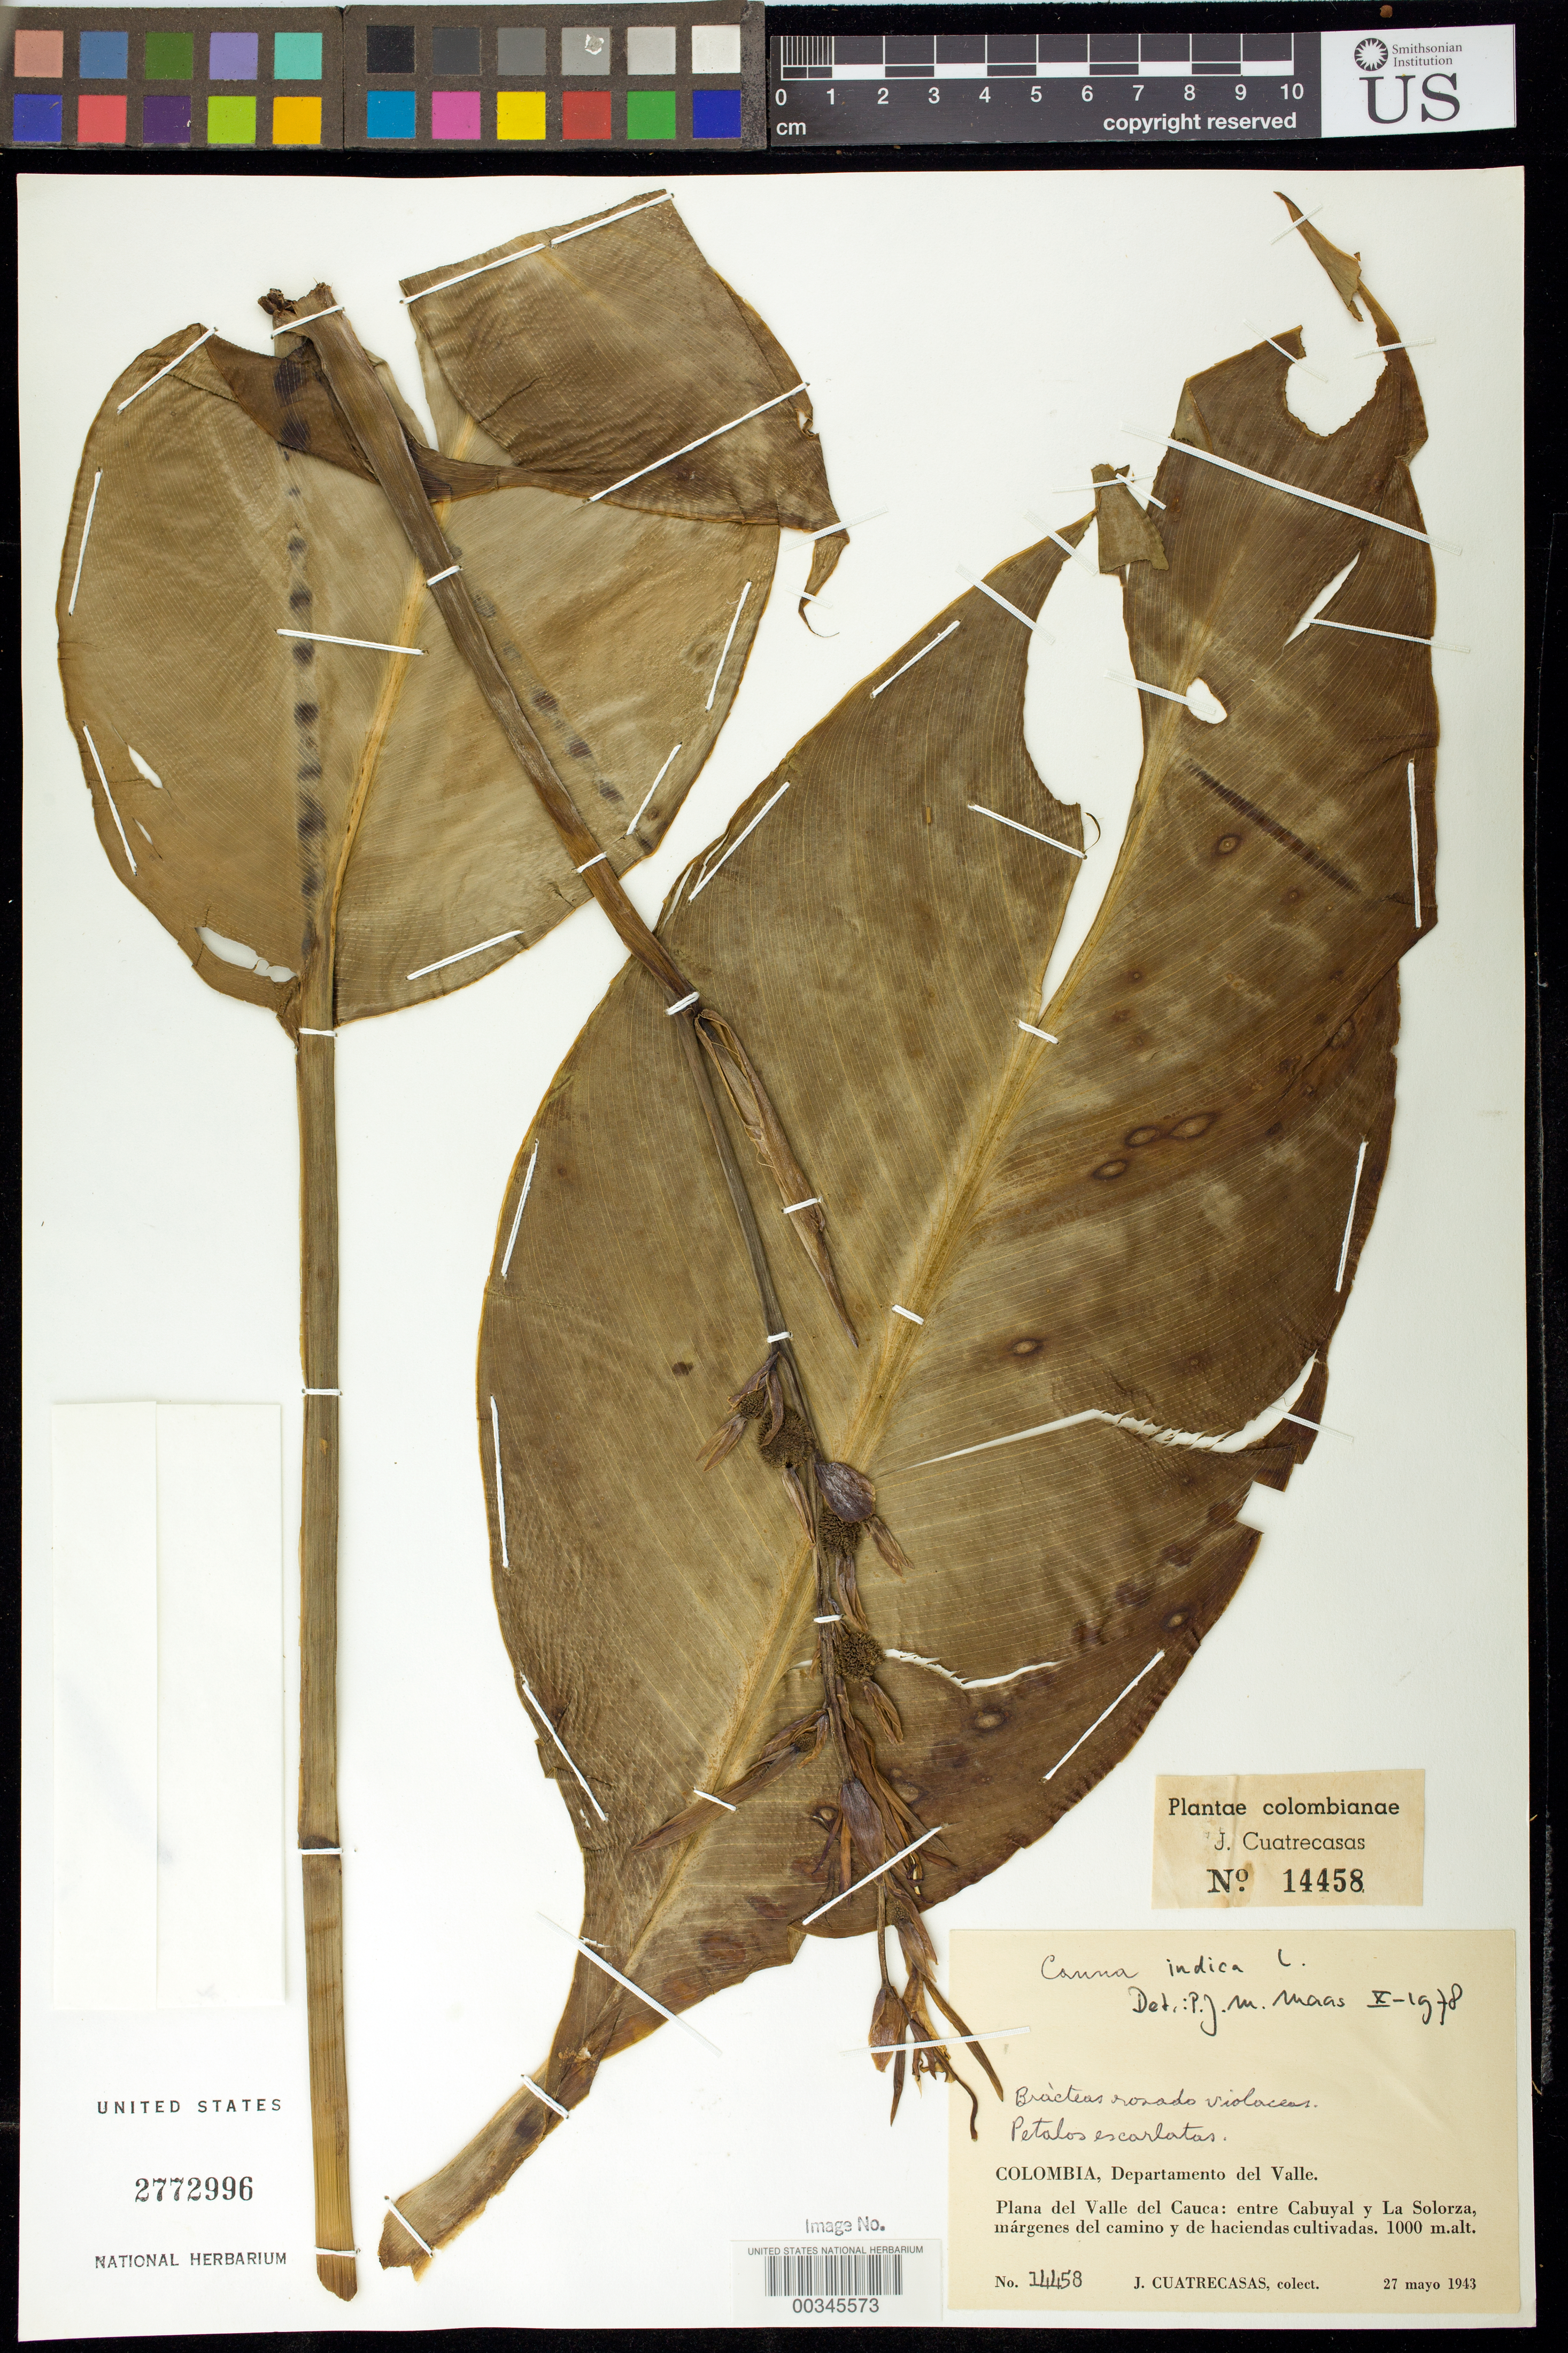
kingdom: Plantae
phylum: Tracheophyta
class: Liliopsida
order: Zingiberales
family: Cannaceae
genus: Canna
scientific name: Canna indica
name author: L.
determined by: Maas, Paul J. M.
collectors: J. Cuatrecasas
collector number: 14458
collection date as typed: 27 May 1943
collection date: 1943-05-27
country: Colombia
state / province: Valle del Cauca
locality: Dept del Valle, plana del Valle del Cauca: entre Cabuyal y la Solorza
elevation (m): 1000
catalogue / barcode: US 2772996